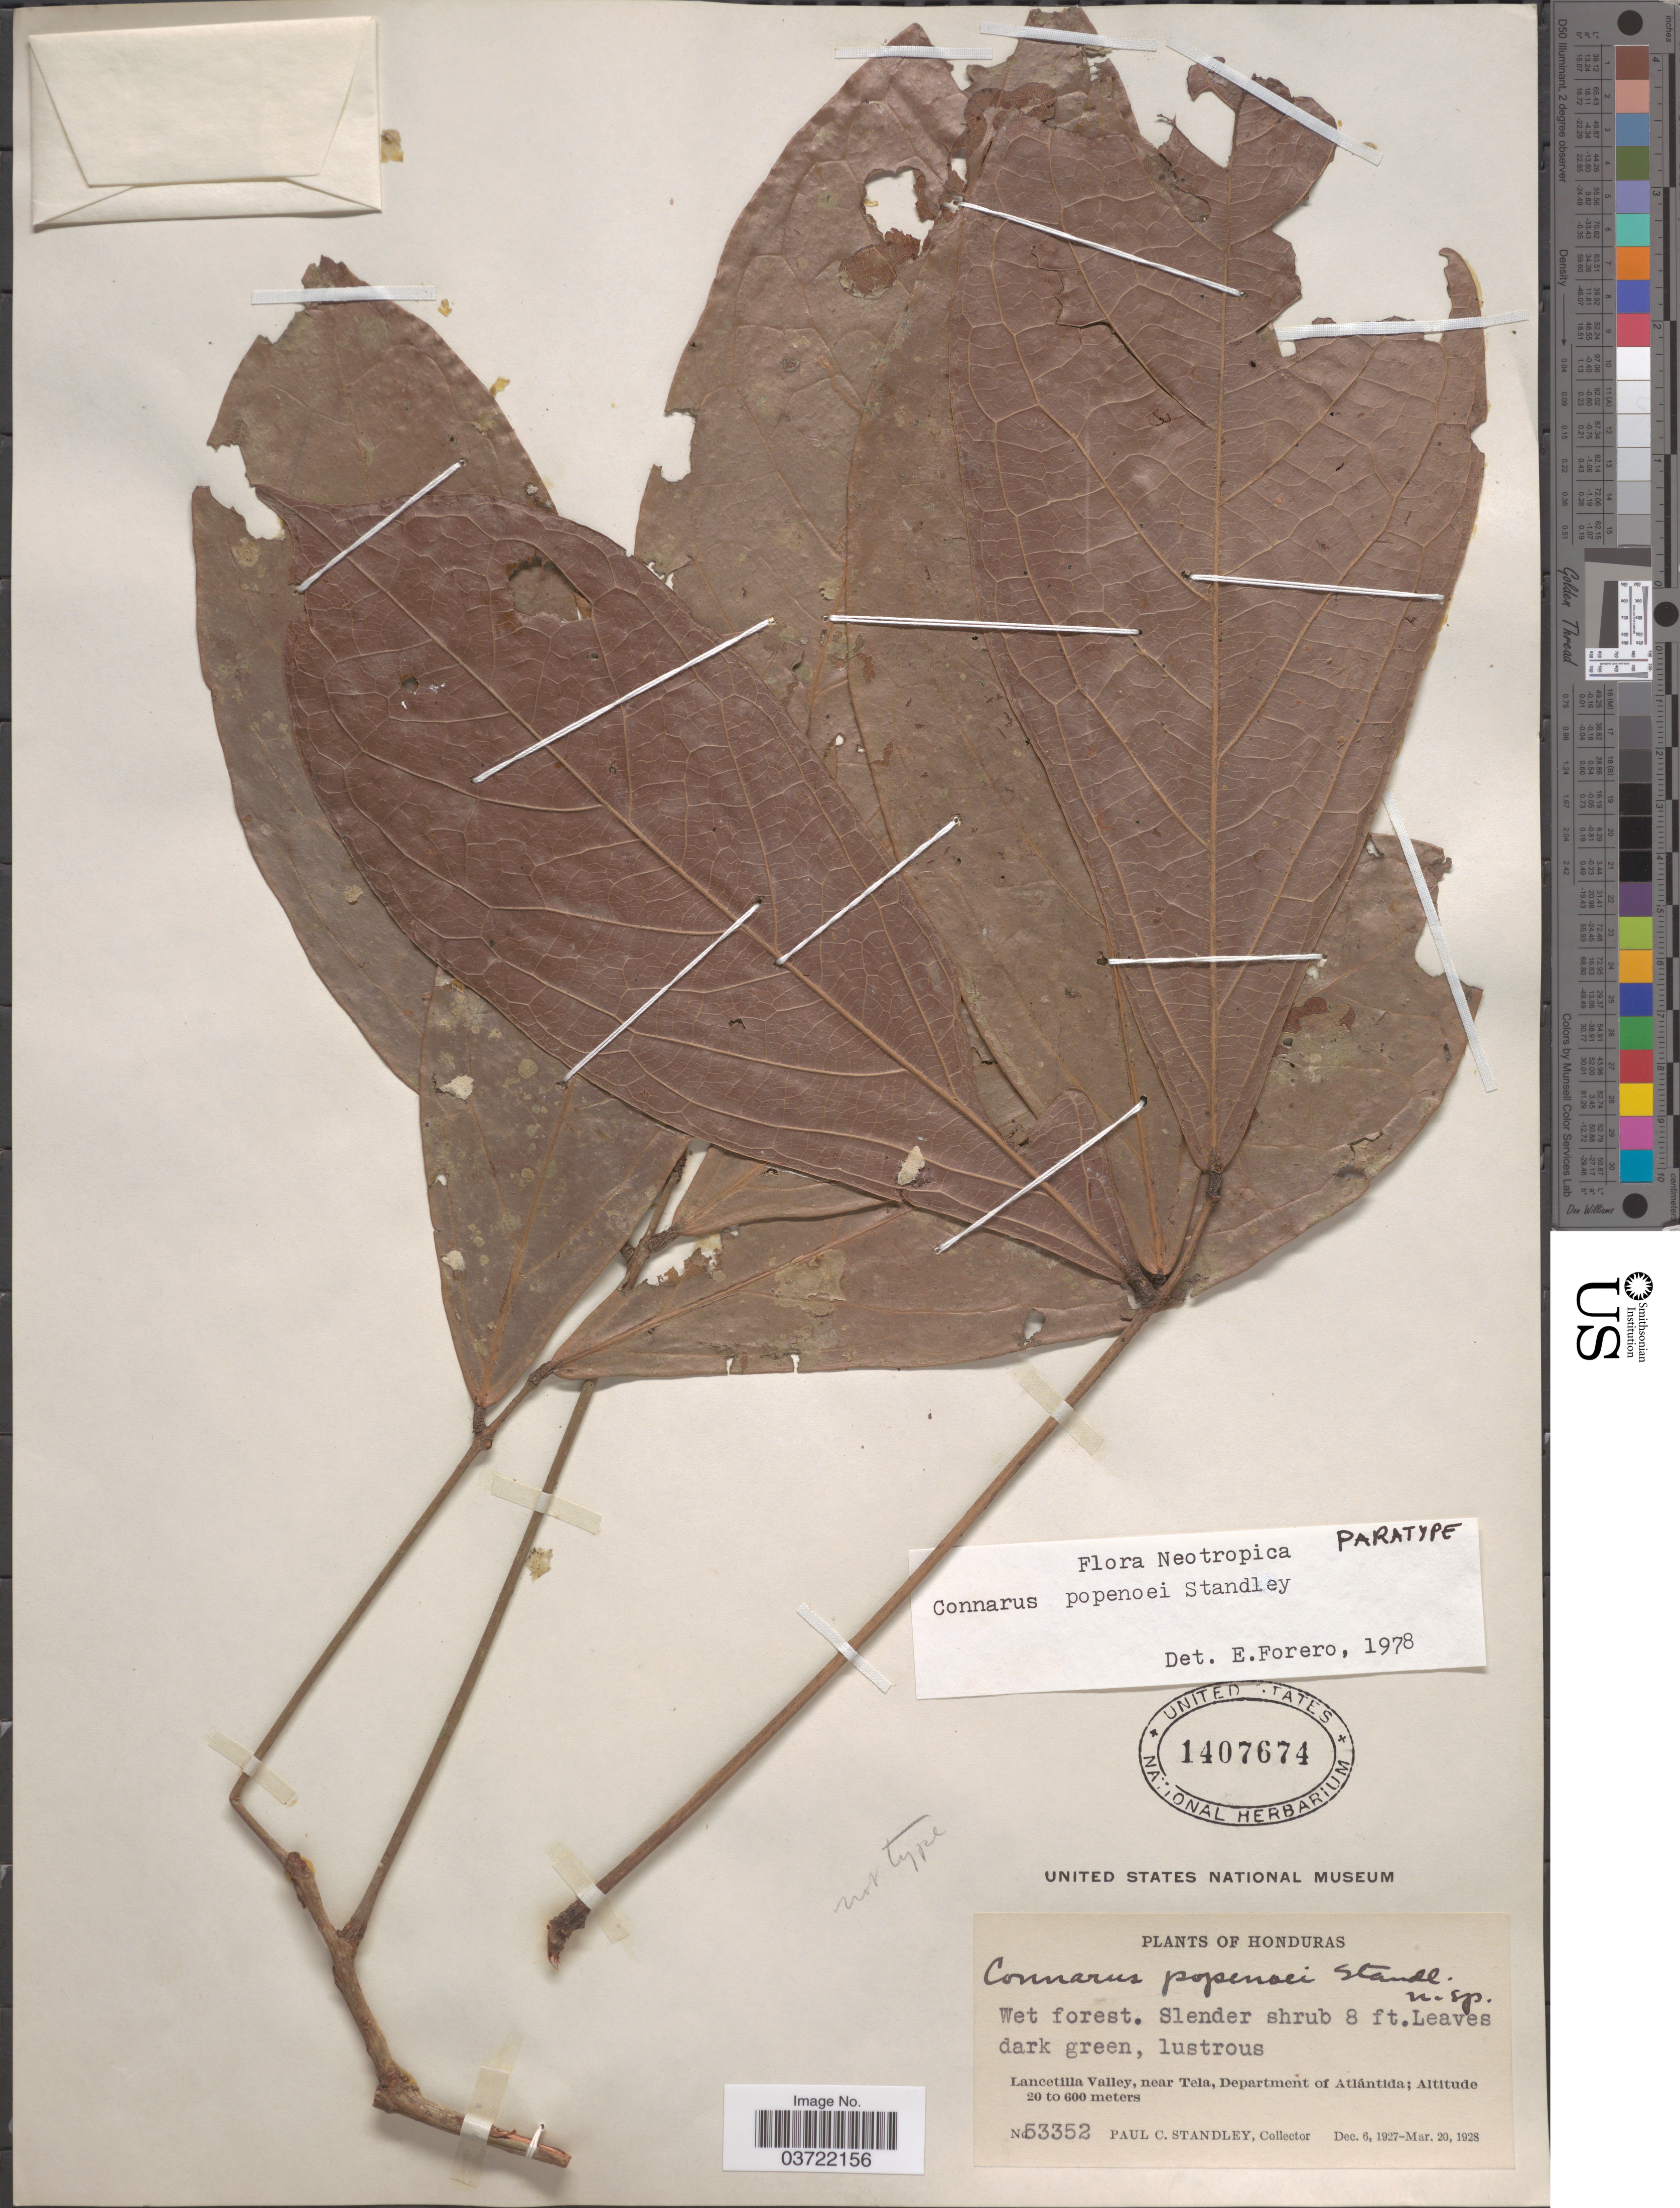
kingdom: Plantae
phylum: Tracheophyta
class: Magnoliopsida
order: Oxalidales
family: Connaraceae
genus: Connarus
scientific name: Connarus popenoei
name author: Standl.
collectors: P. C. Standley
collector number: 53352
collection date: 1927-12-06/1928-03-20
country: Honduras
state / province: Atlantida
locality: Lancetilla Valley, near Tela, Department of Atlántida.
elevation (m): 20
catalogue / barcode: US 1407674